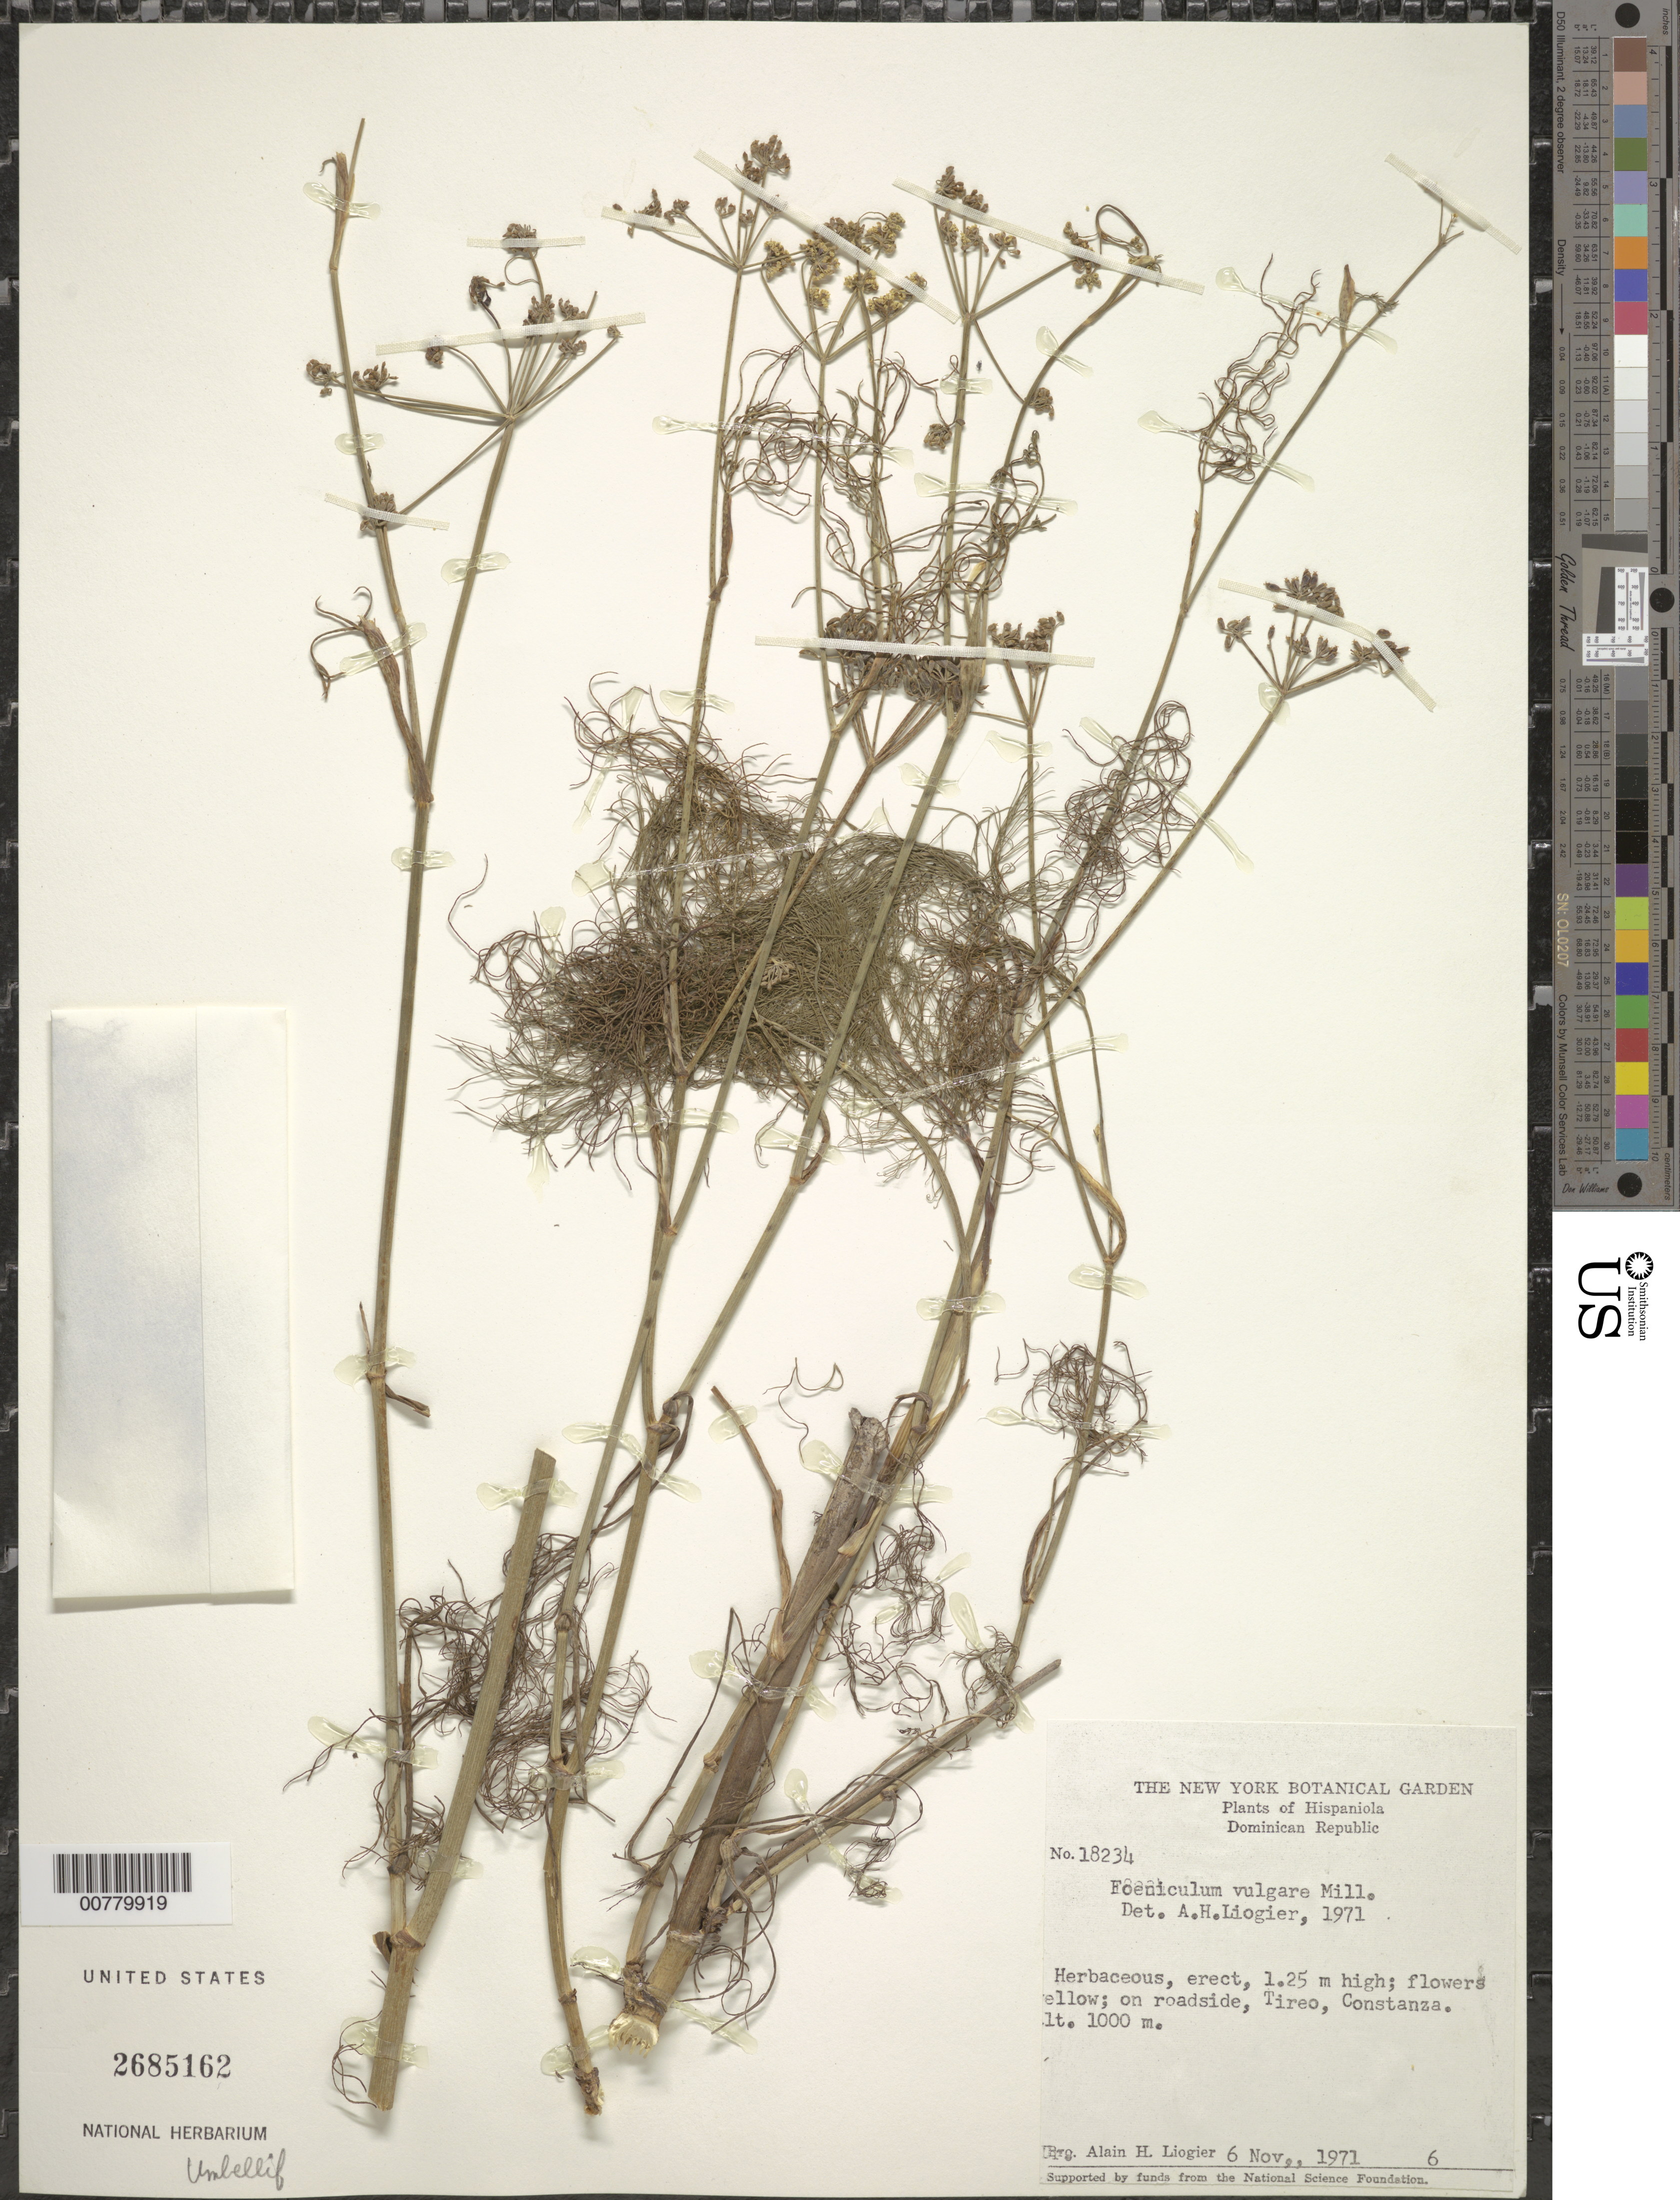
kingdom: Plantae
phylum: Tracheophyta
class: Magnoliopsida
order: Apiales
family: Apiaceae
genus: Foeniculum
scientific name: Foeniculum vulgare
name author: Mill.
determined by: Liogier, Alain H.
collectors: A. H. Liogier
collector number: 18234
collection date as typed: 06 Nov 1971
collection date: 1971-11-06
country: Dominican Republic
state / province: La Vega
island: Hispaniola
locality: Constanza, Tireo.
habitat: On roadside.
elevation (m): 1000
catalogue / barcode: US 2685162